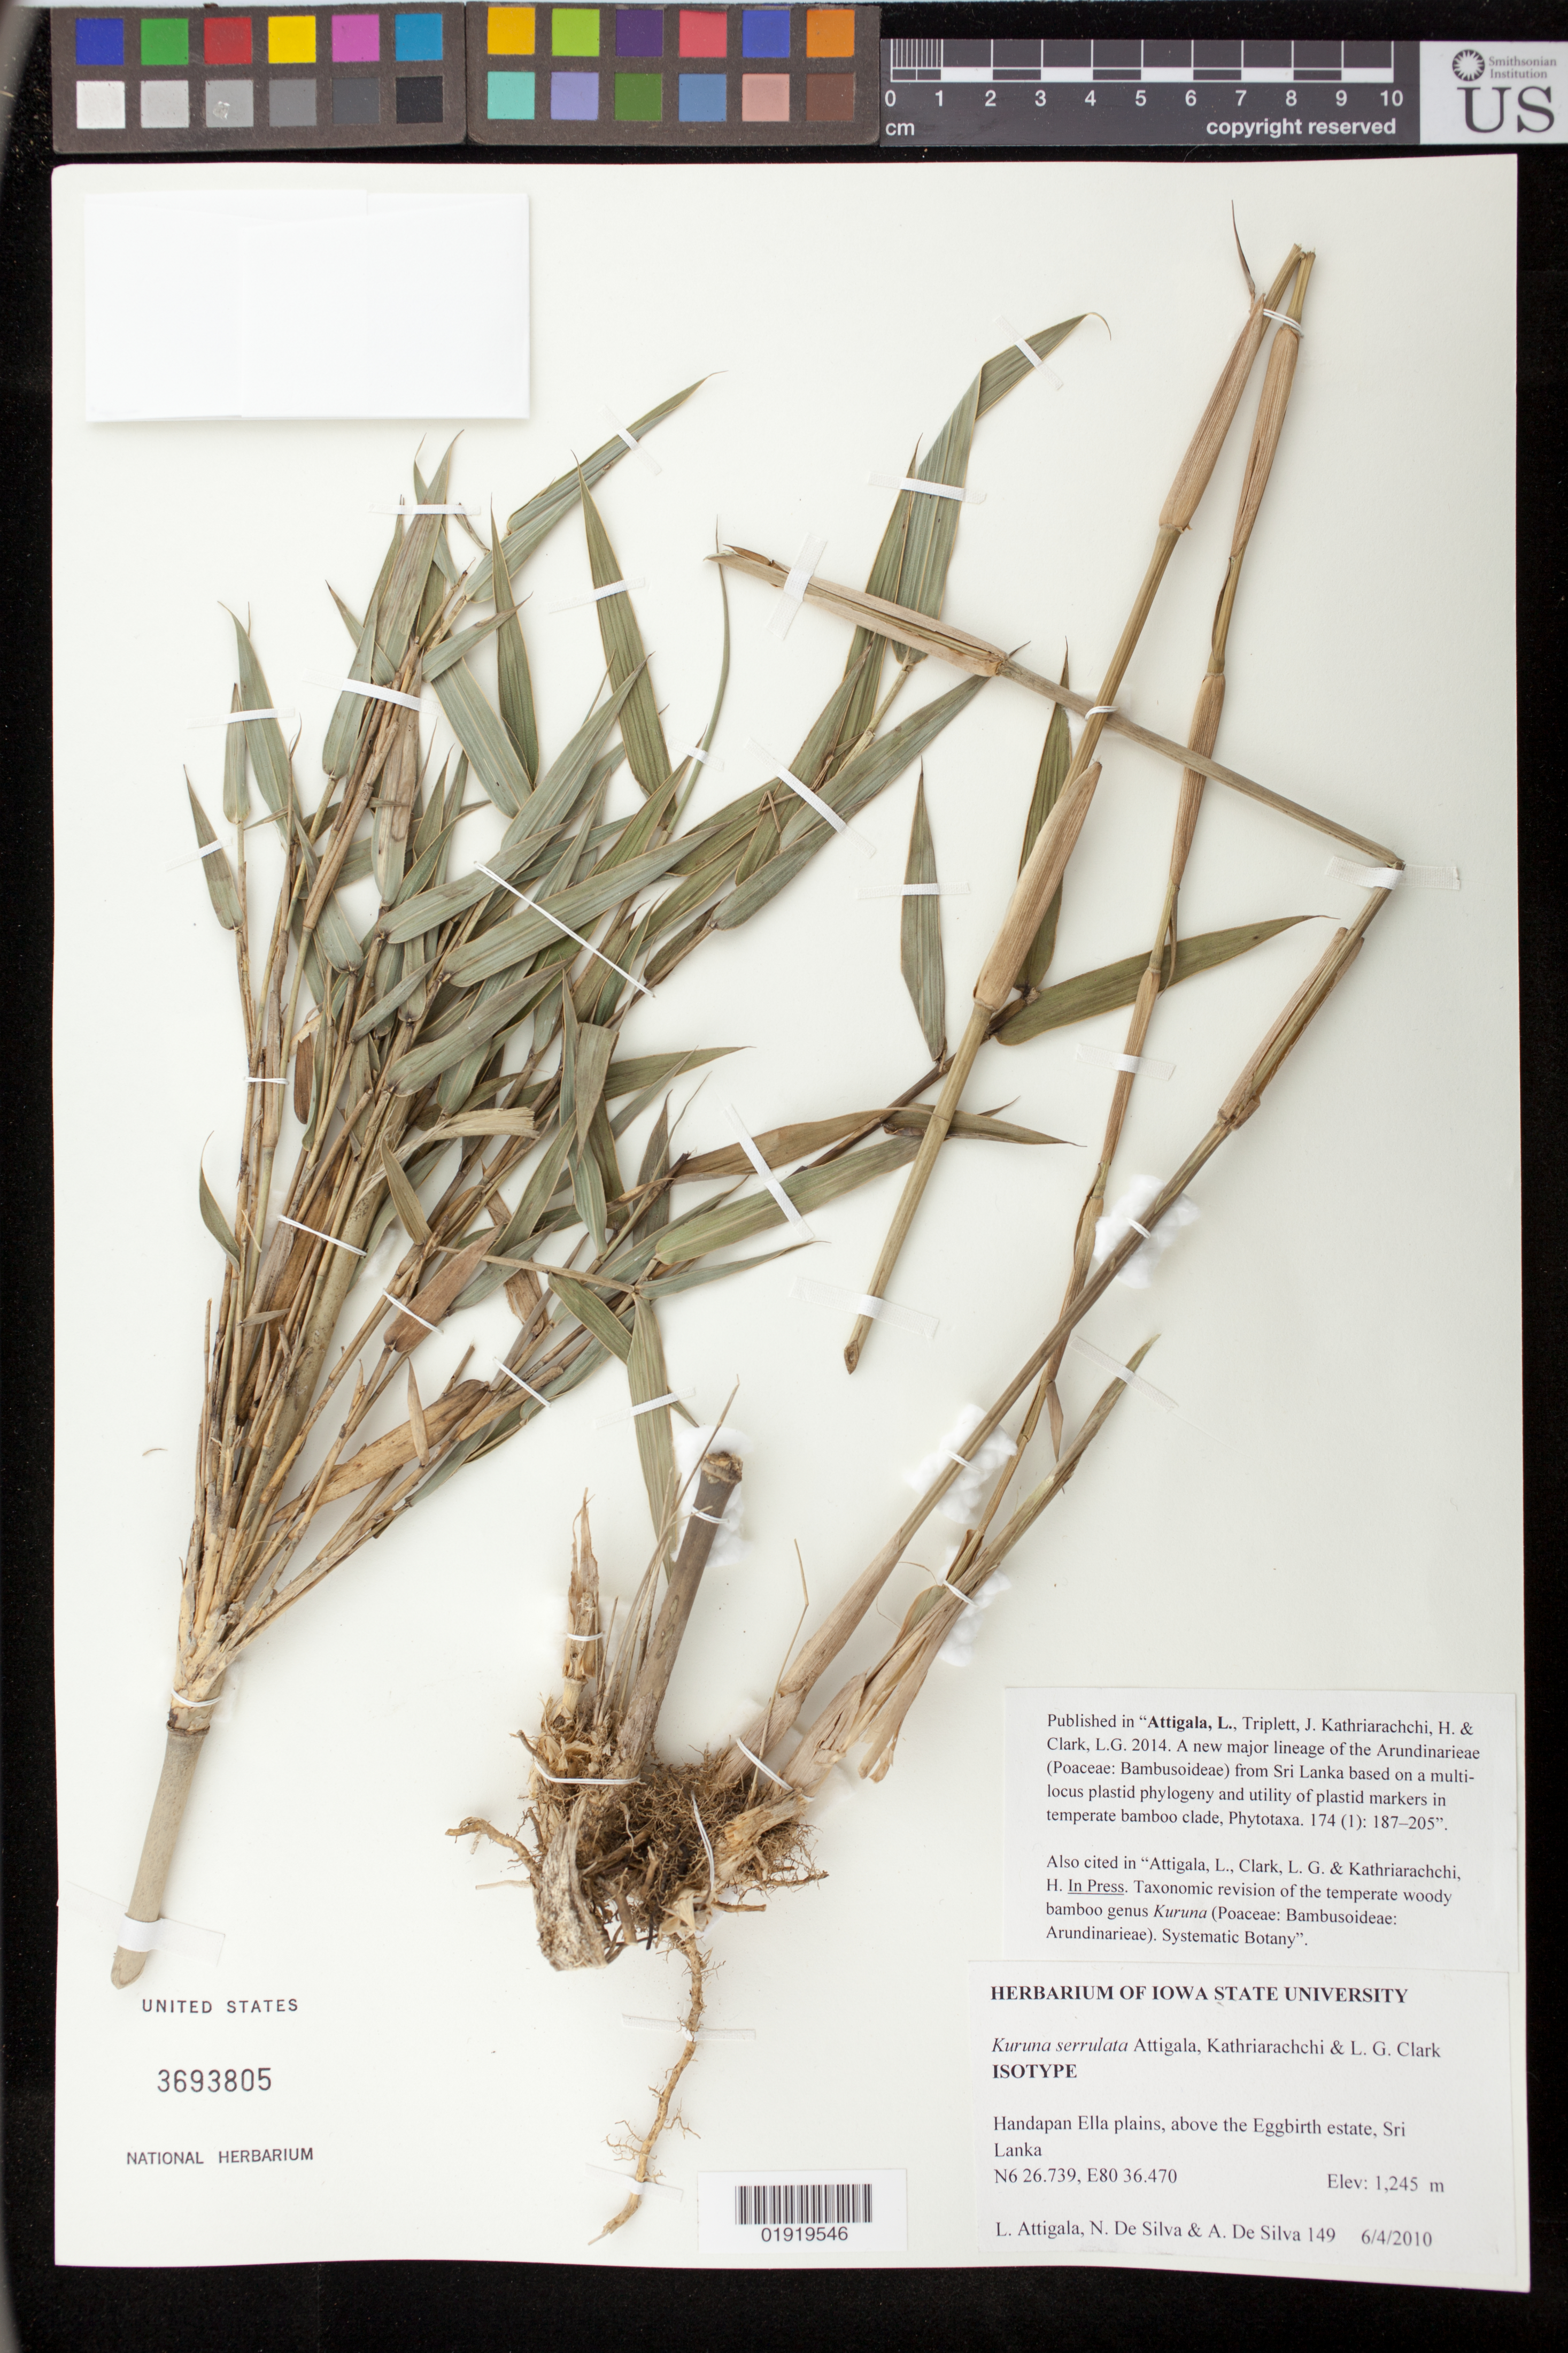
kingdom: Plantae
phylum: Tracheophyta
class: Liliopsida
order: Poales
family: Poaceae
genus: Kuruna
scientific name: Kuruna serrulata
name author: Attigala et al.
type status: Isotype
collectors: L. Attigala, N. De Silva & A. De Silva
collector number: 149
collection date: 2010-06-04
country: Sri Lanka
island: Sri Lanka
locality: Handapan Ella plains, above the Eggbirth estate, Sri Lanka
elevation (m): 1245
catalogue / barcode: US 3693805